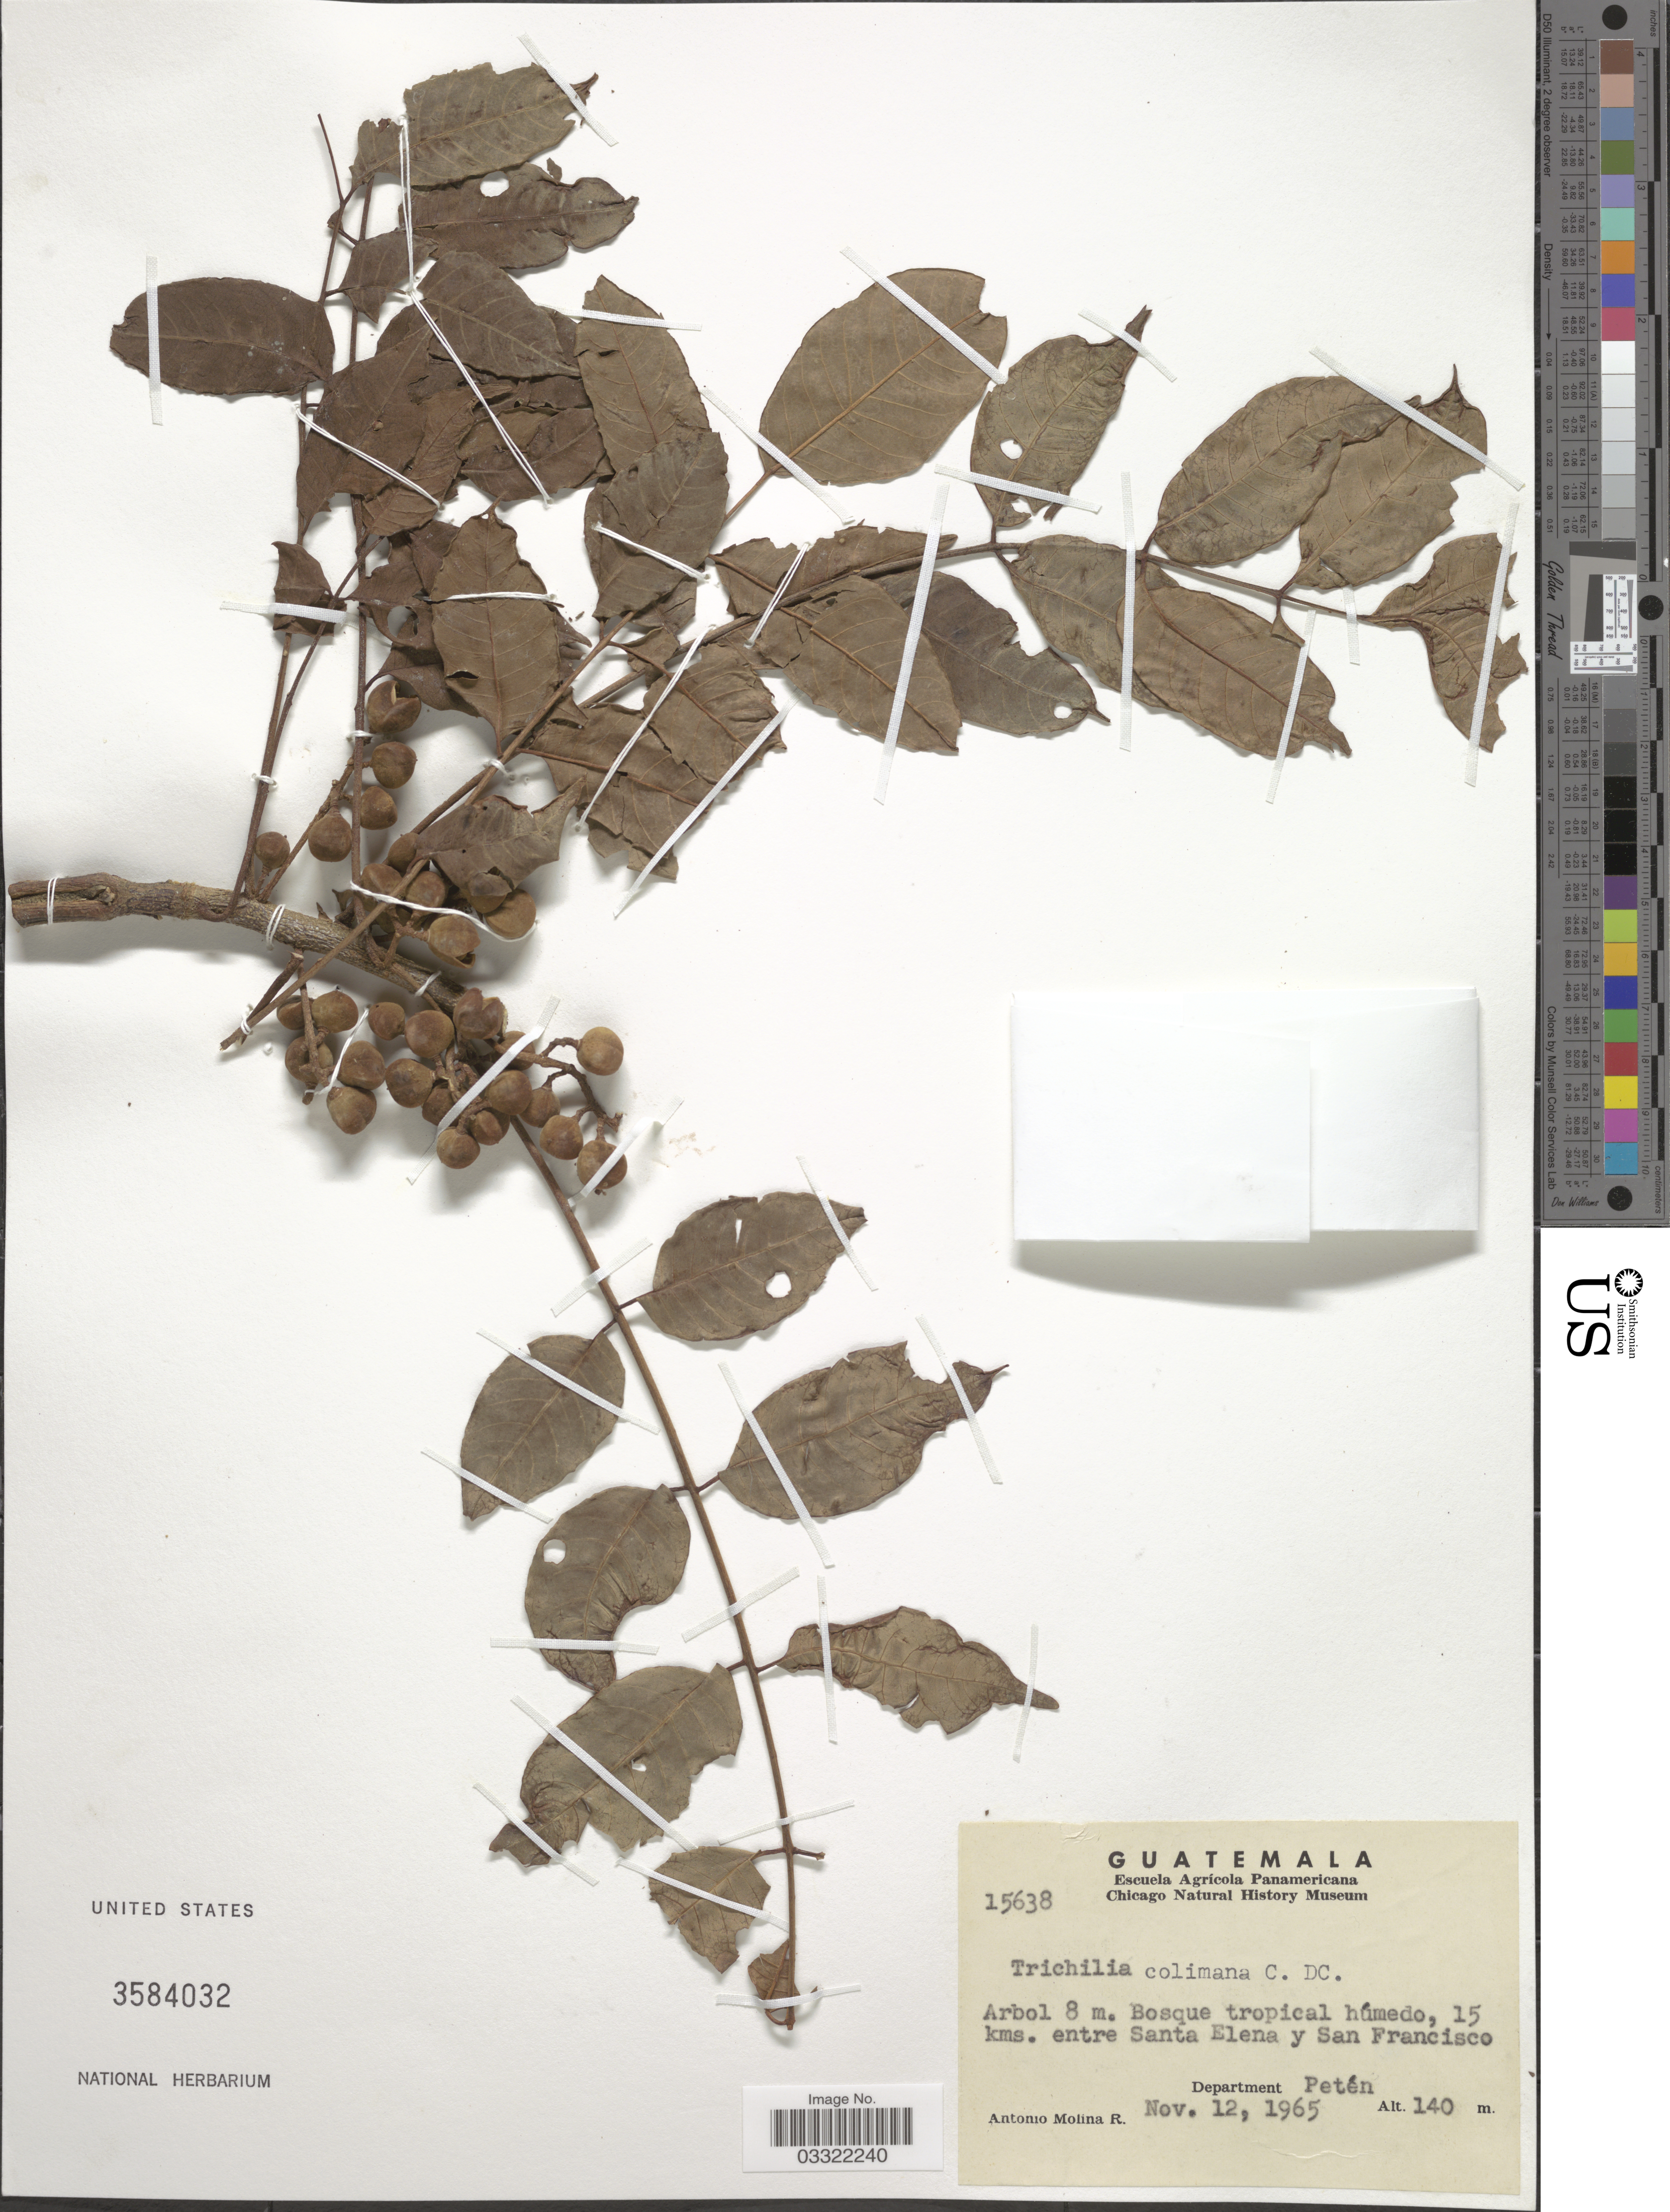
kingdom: Plantae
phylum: Tracheophyta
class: Magnoliopsida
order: Sapindales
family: Meliaceae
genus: Trichilia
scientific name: Trichilia colimana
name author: C. DC.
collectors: A. Molina R.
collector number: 15638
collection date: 1965-11-12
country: Guatemala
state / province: El Petén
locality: Bosque tropical húmedo, 15 kms. entre Santa Elena y San Francisco. Department Petén.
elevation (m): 140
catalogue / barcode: US 3584032